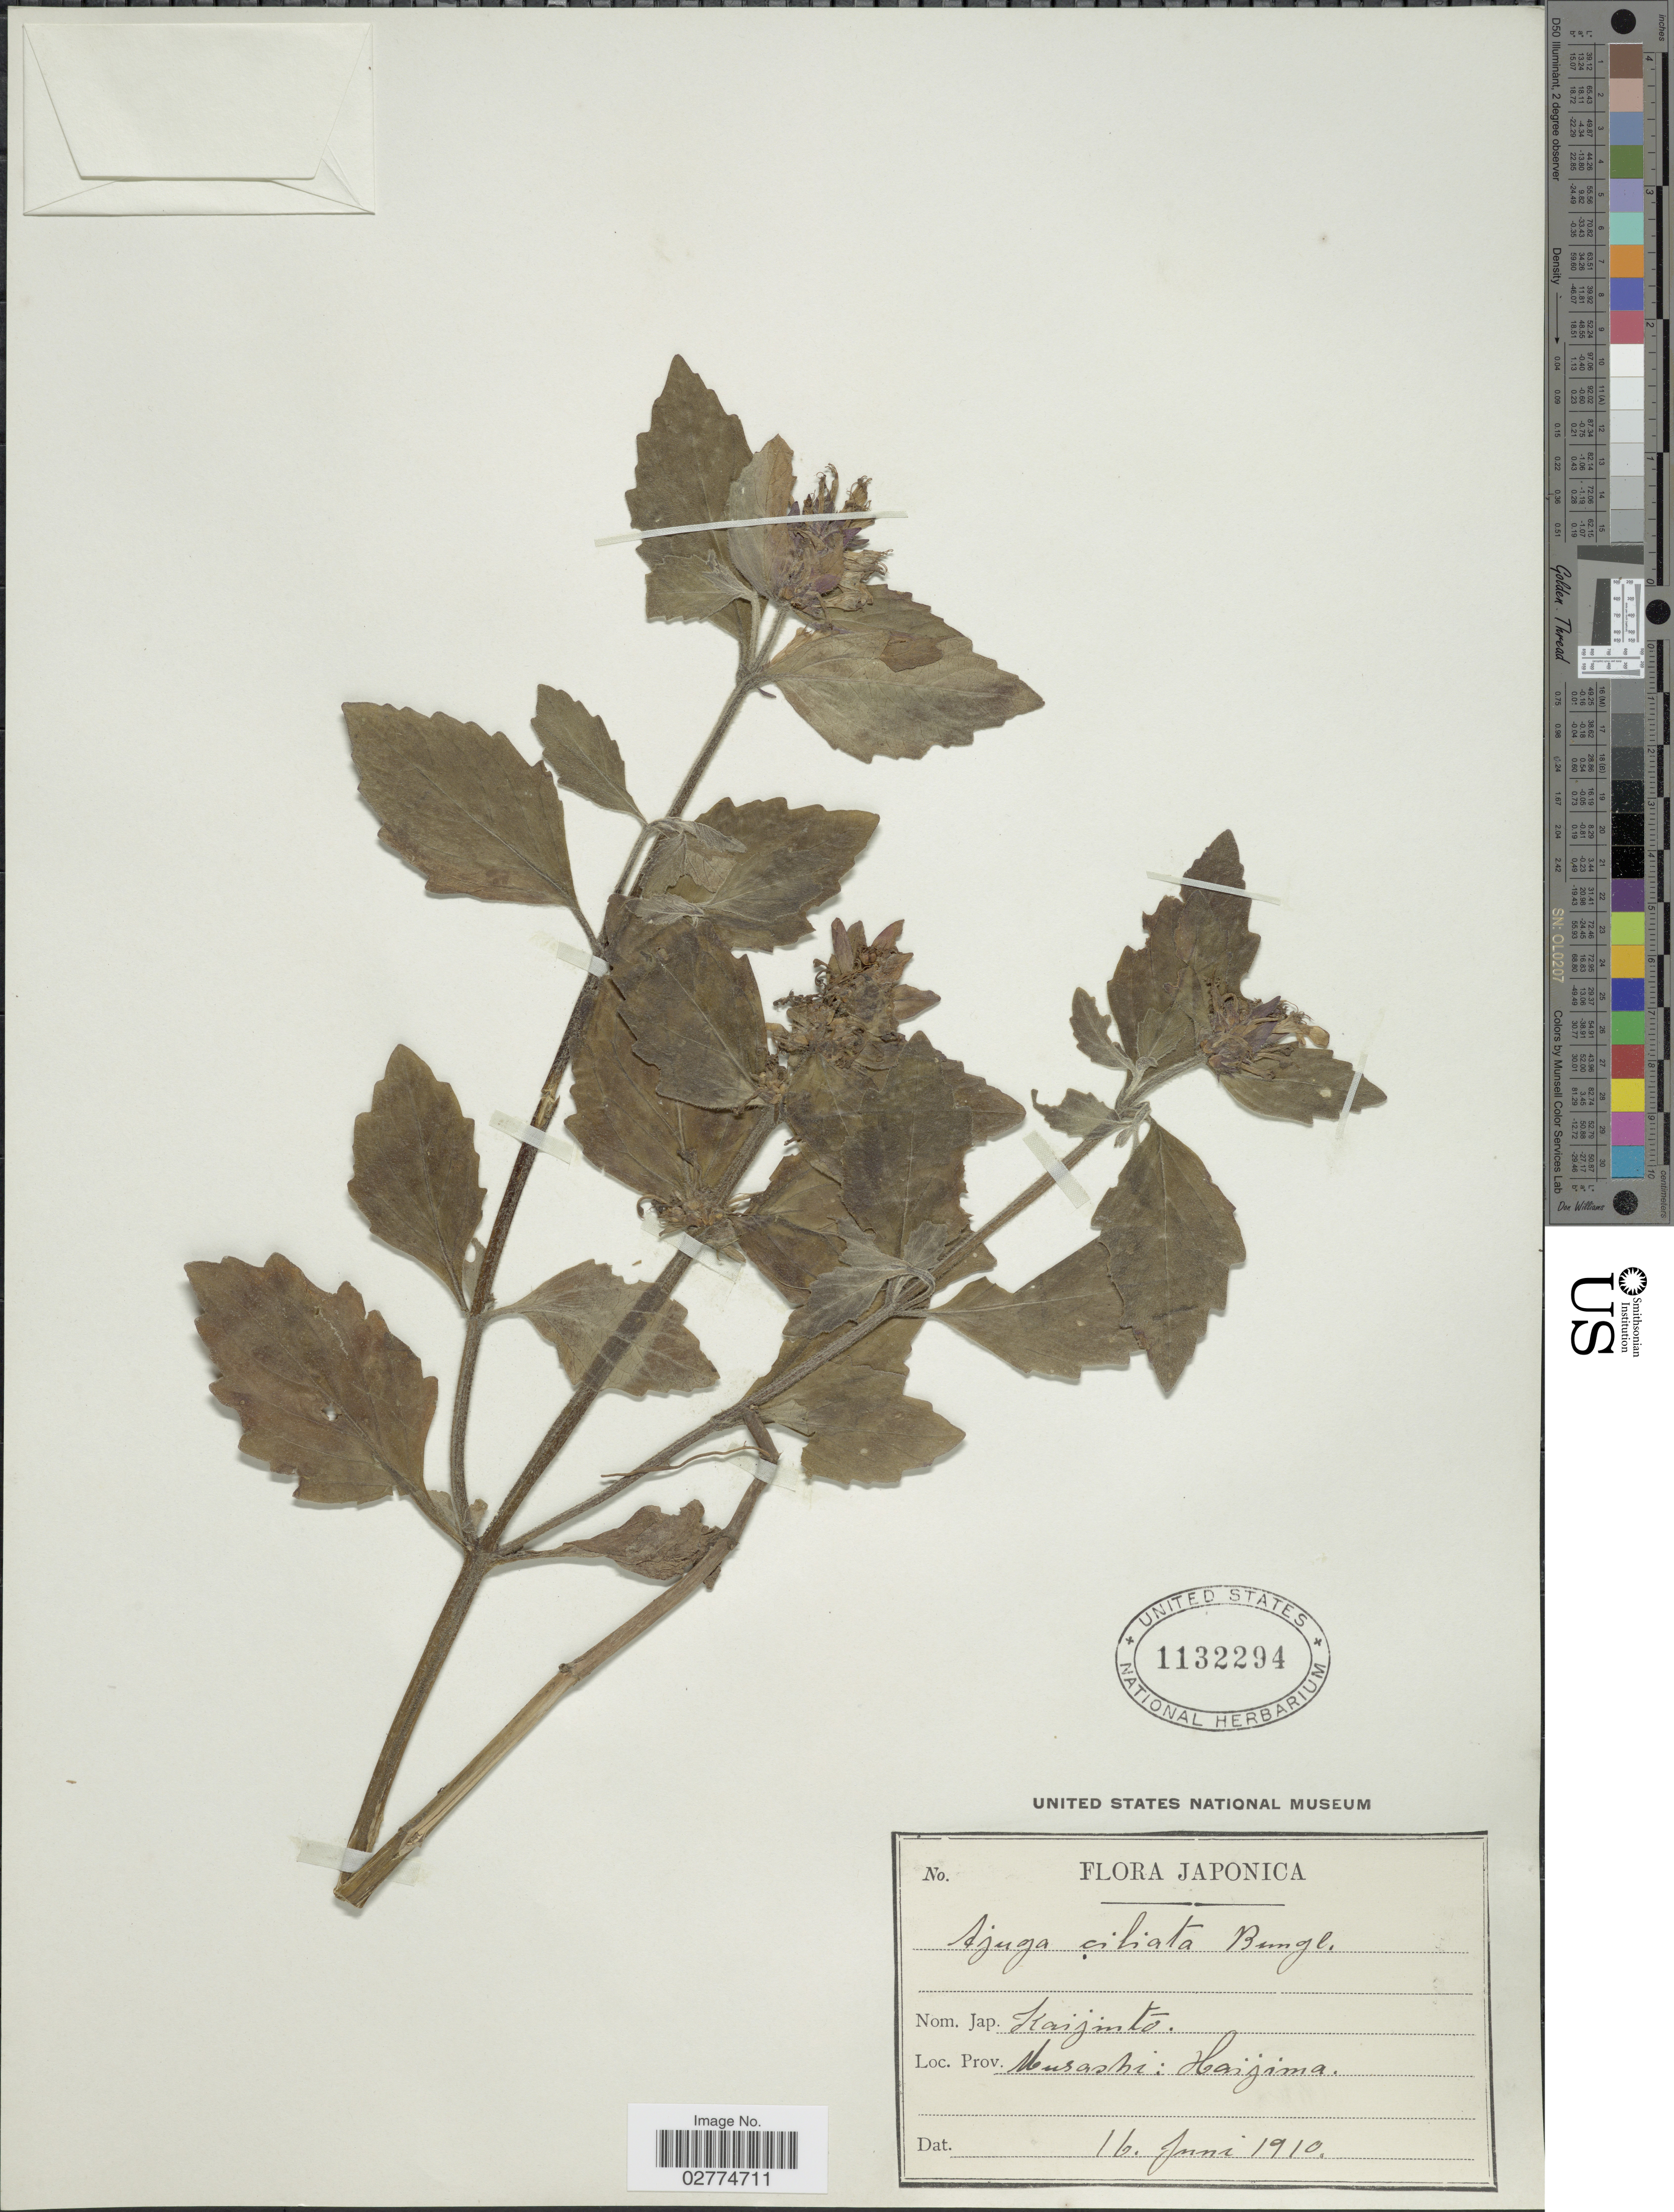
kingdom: Plantae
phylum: Tracheophyta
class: Magnoliopsida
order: Lamiales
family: Lamiaceae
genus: Ajuga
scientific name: Ajuga ciliata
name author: Bunge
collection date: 1910-06-16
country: Japan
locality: Musashi, Haijima.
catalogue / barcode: US 1132294